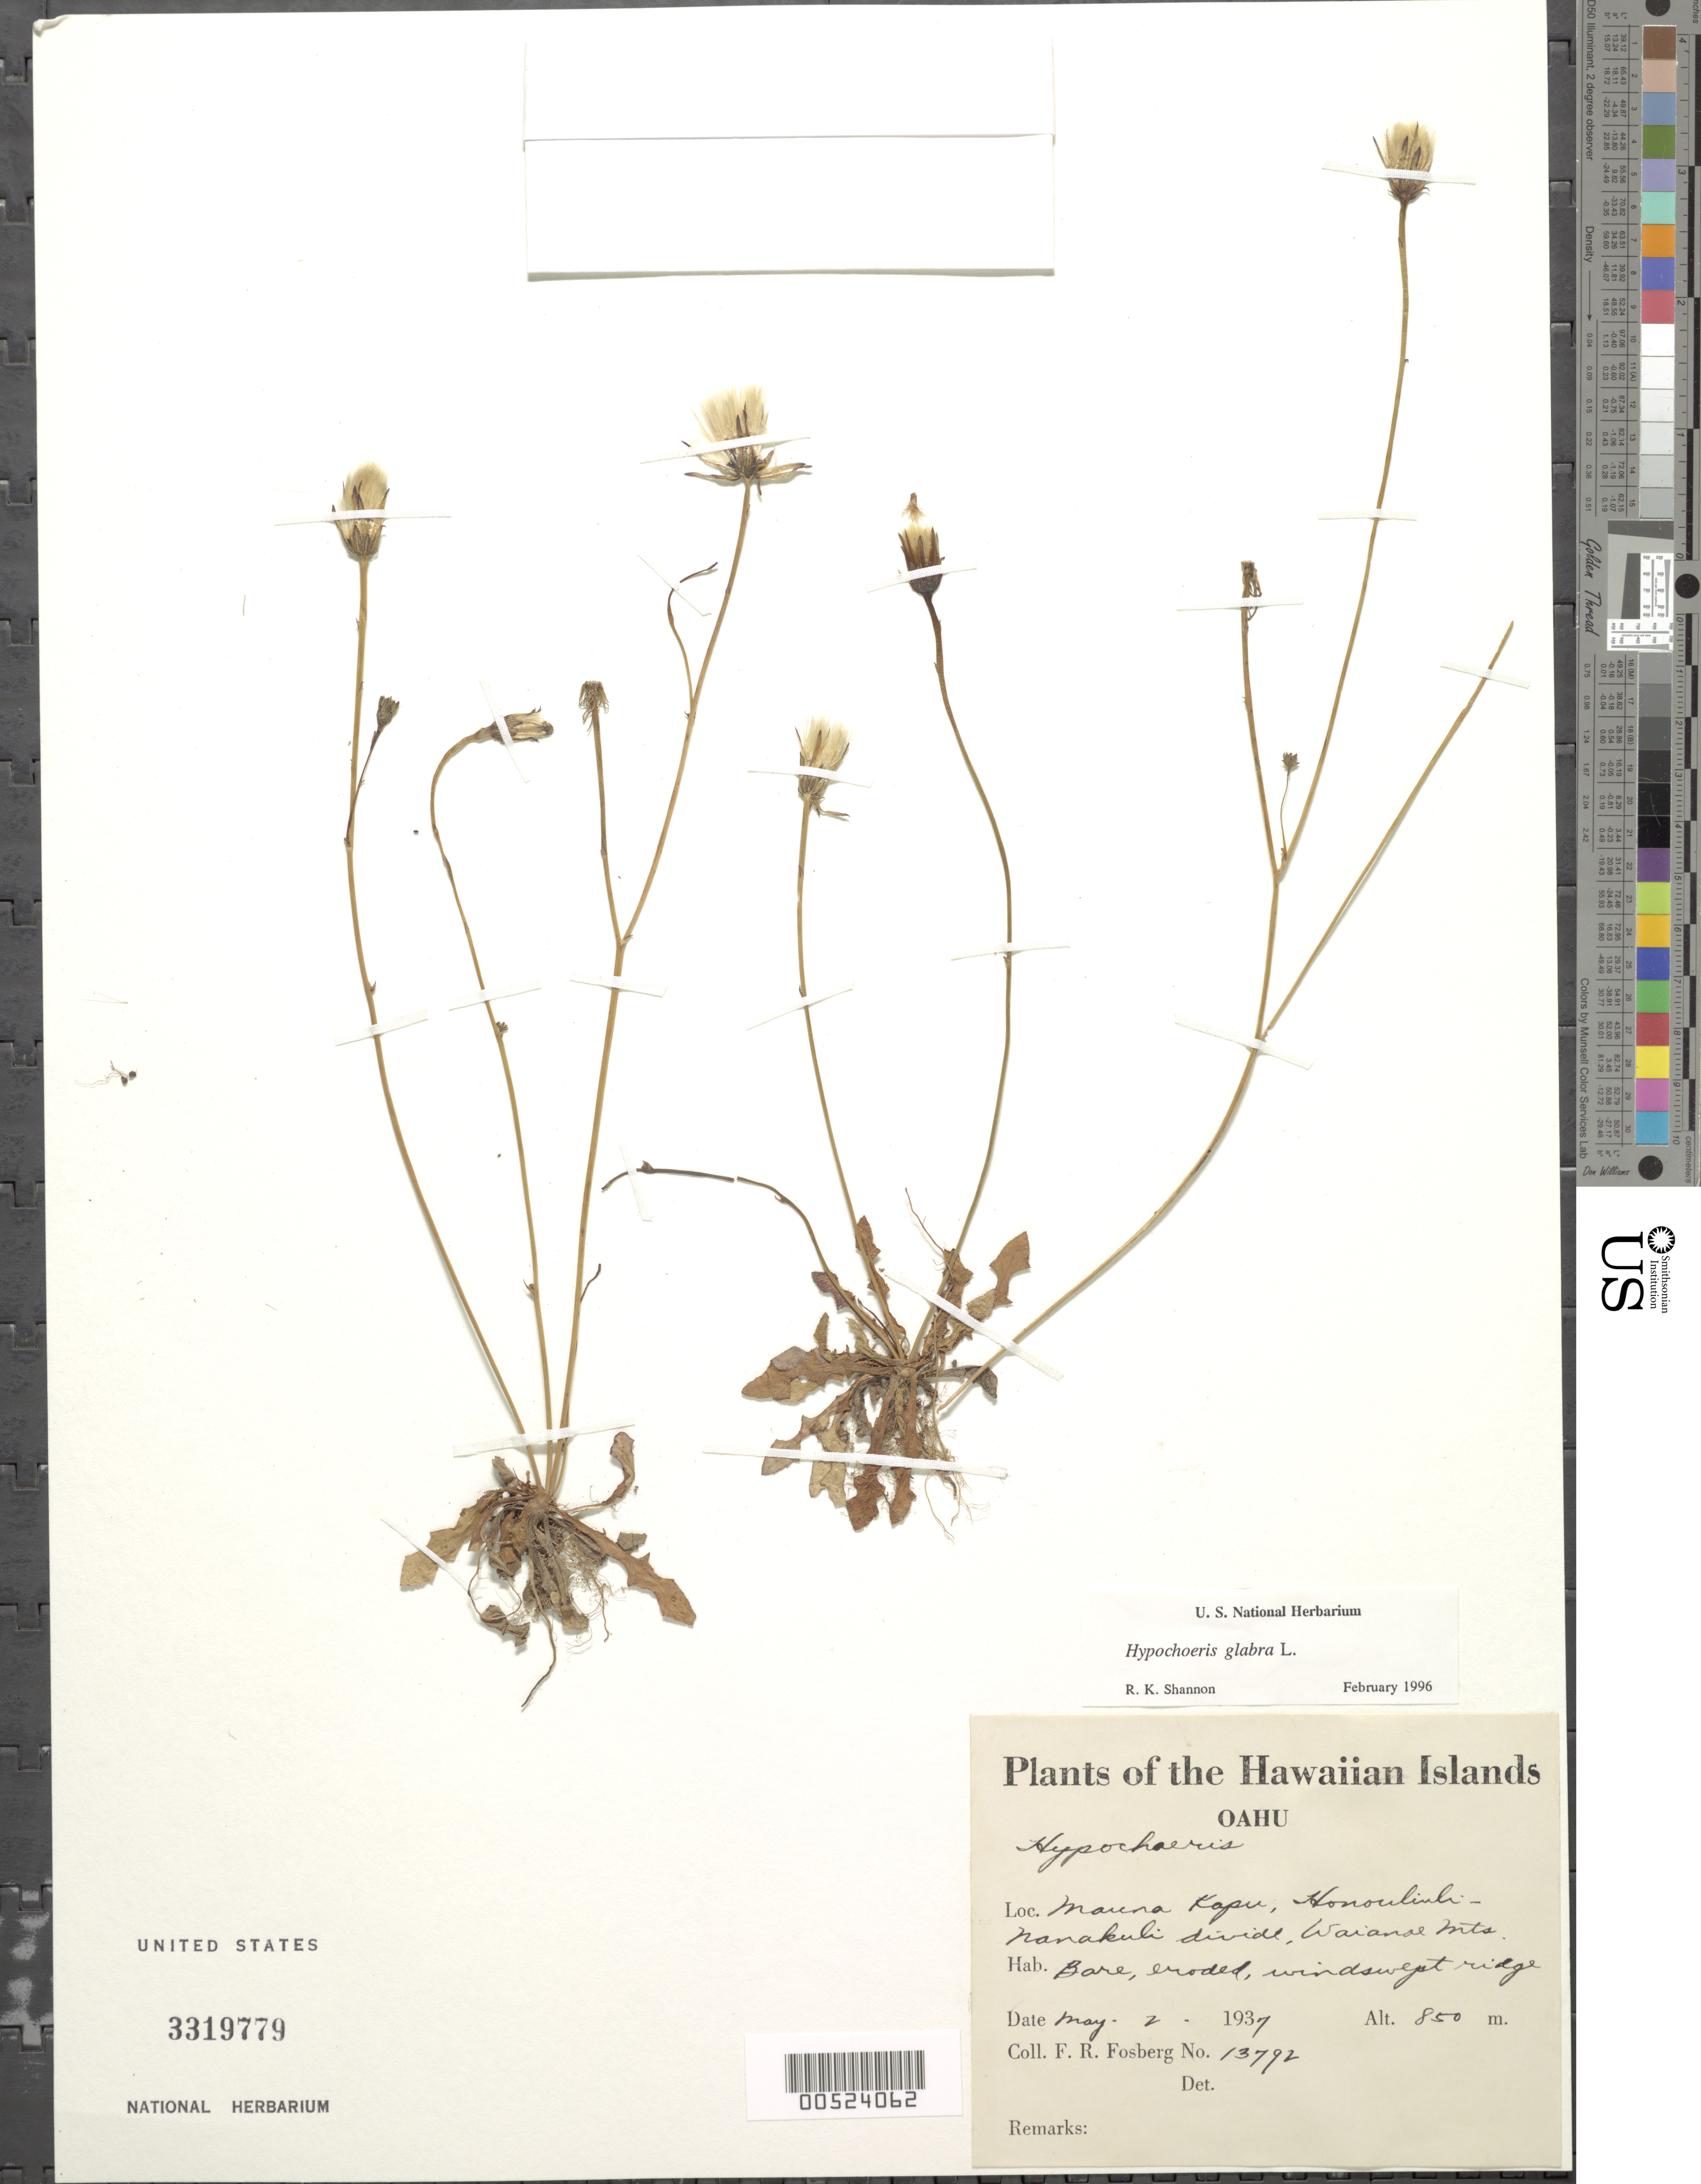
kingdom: Plantae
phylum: Tracheophyta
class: Magnoliopsida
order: Asterales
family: Asteraceae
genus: Hypochaeris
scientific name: Hypochaeris glabra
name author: L.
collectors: F. R. Fosberg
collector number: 13792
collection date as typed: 2 May 1937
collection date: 1937-05-02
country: United States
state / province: Hawaii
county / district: Honolulu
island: Oahu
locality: Mauna Kapu, Honouliuli-Nanakuli Divide, Waianae Mts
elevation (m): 850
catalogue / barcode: US 3319779